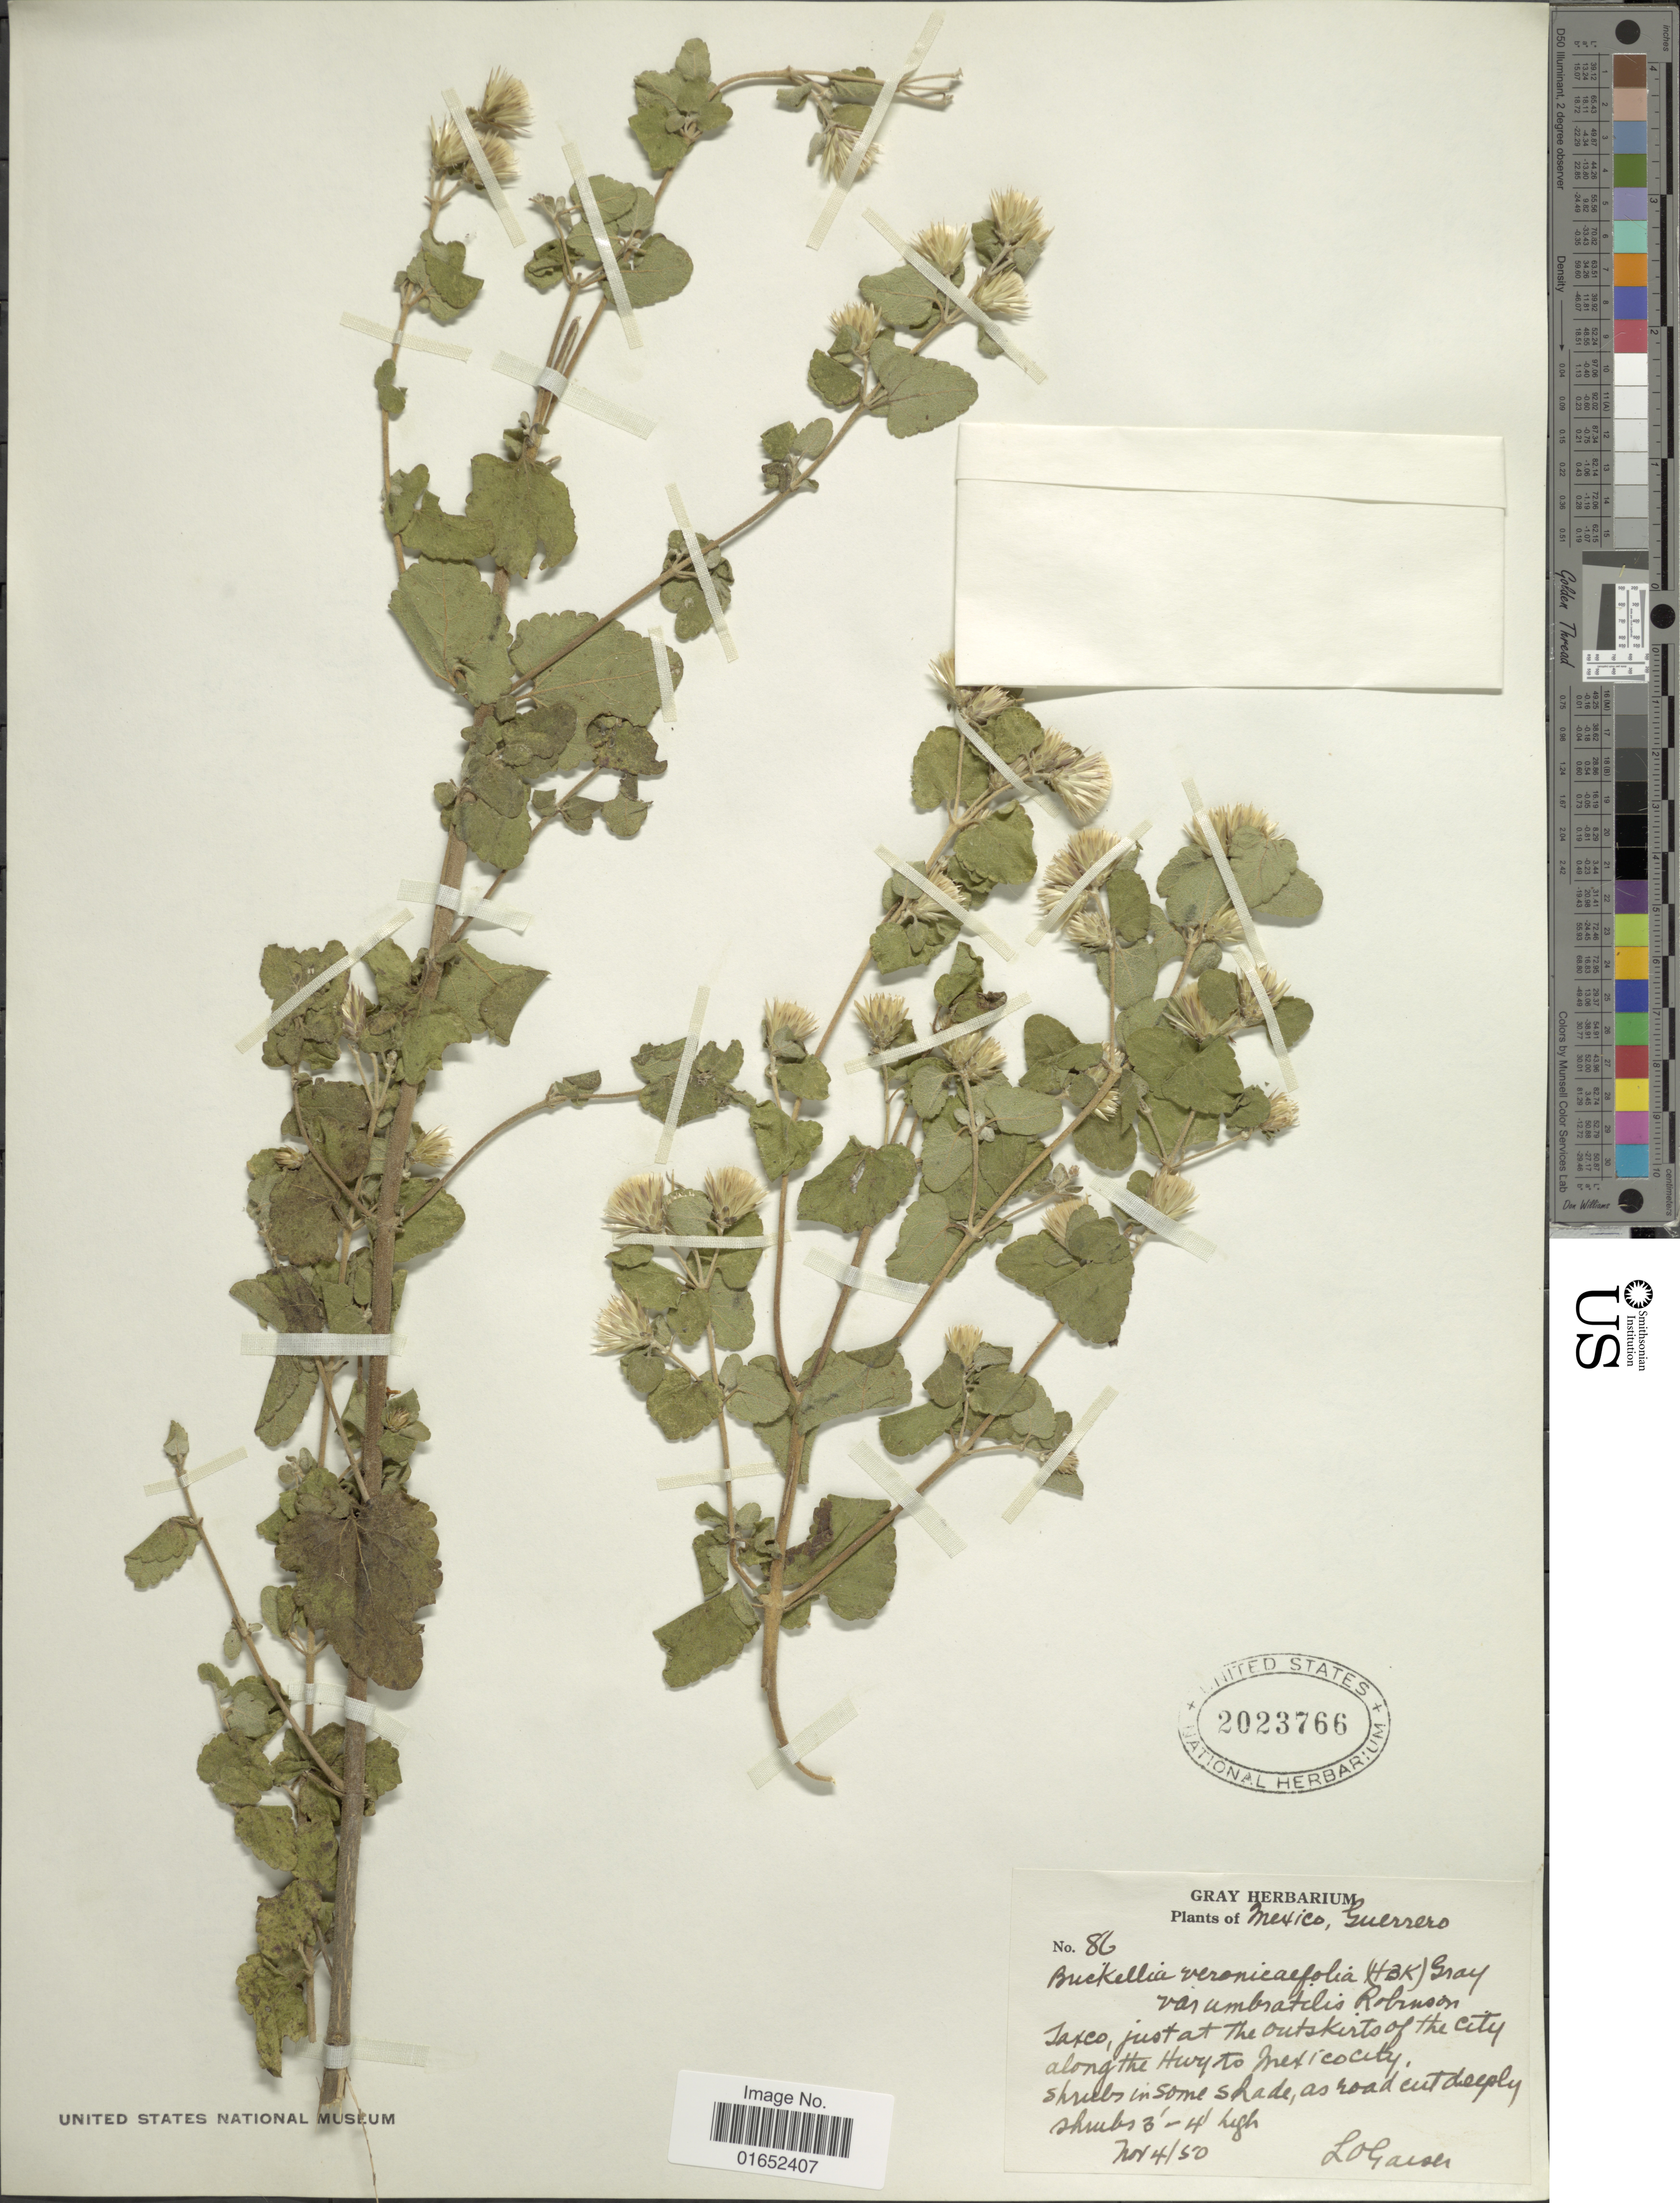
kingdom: Plantae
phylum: Tracheophyta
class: Magnoliopsida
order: Asterales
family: Asteraceae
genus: Brickellia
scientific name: Brickellia veronicaefolia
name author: (Kunth) A. Gray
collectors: L. Gaiser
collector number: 86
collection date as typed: Transcribed d/m/y: 4/11/50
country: Mexico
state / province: Guerrero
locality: Taxco, just at the outskirts of the city along the Hwy to Mexico city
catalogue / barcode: US 2023766